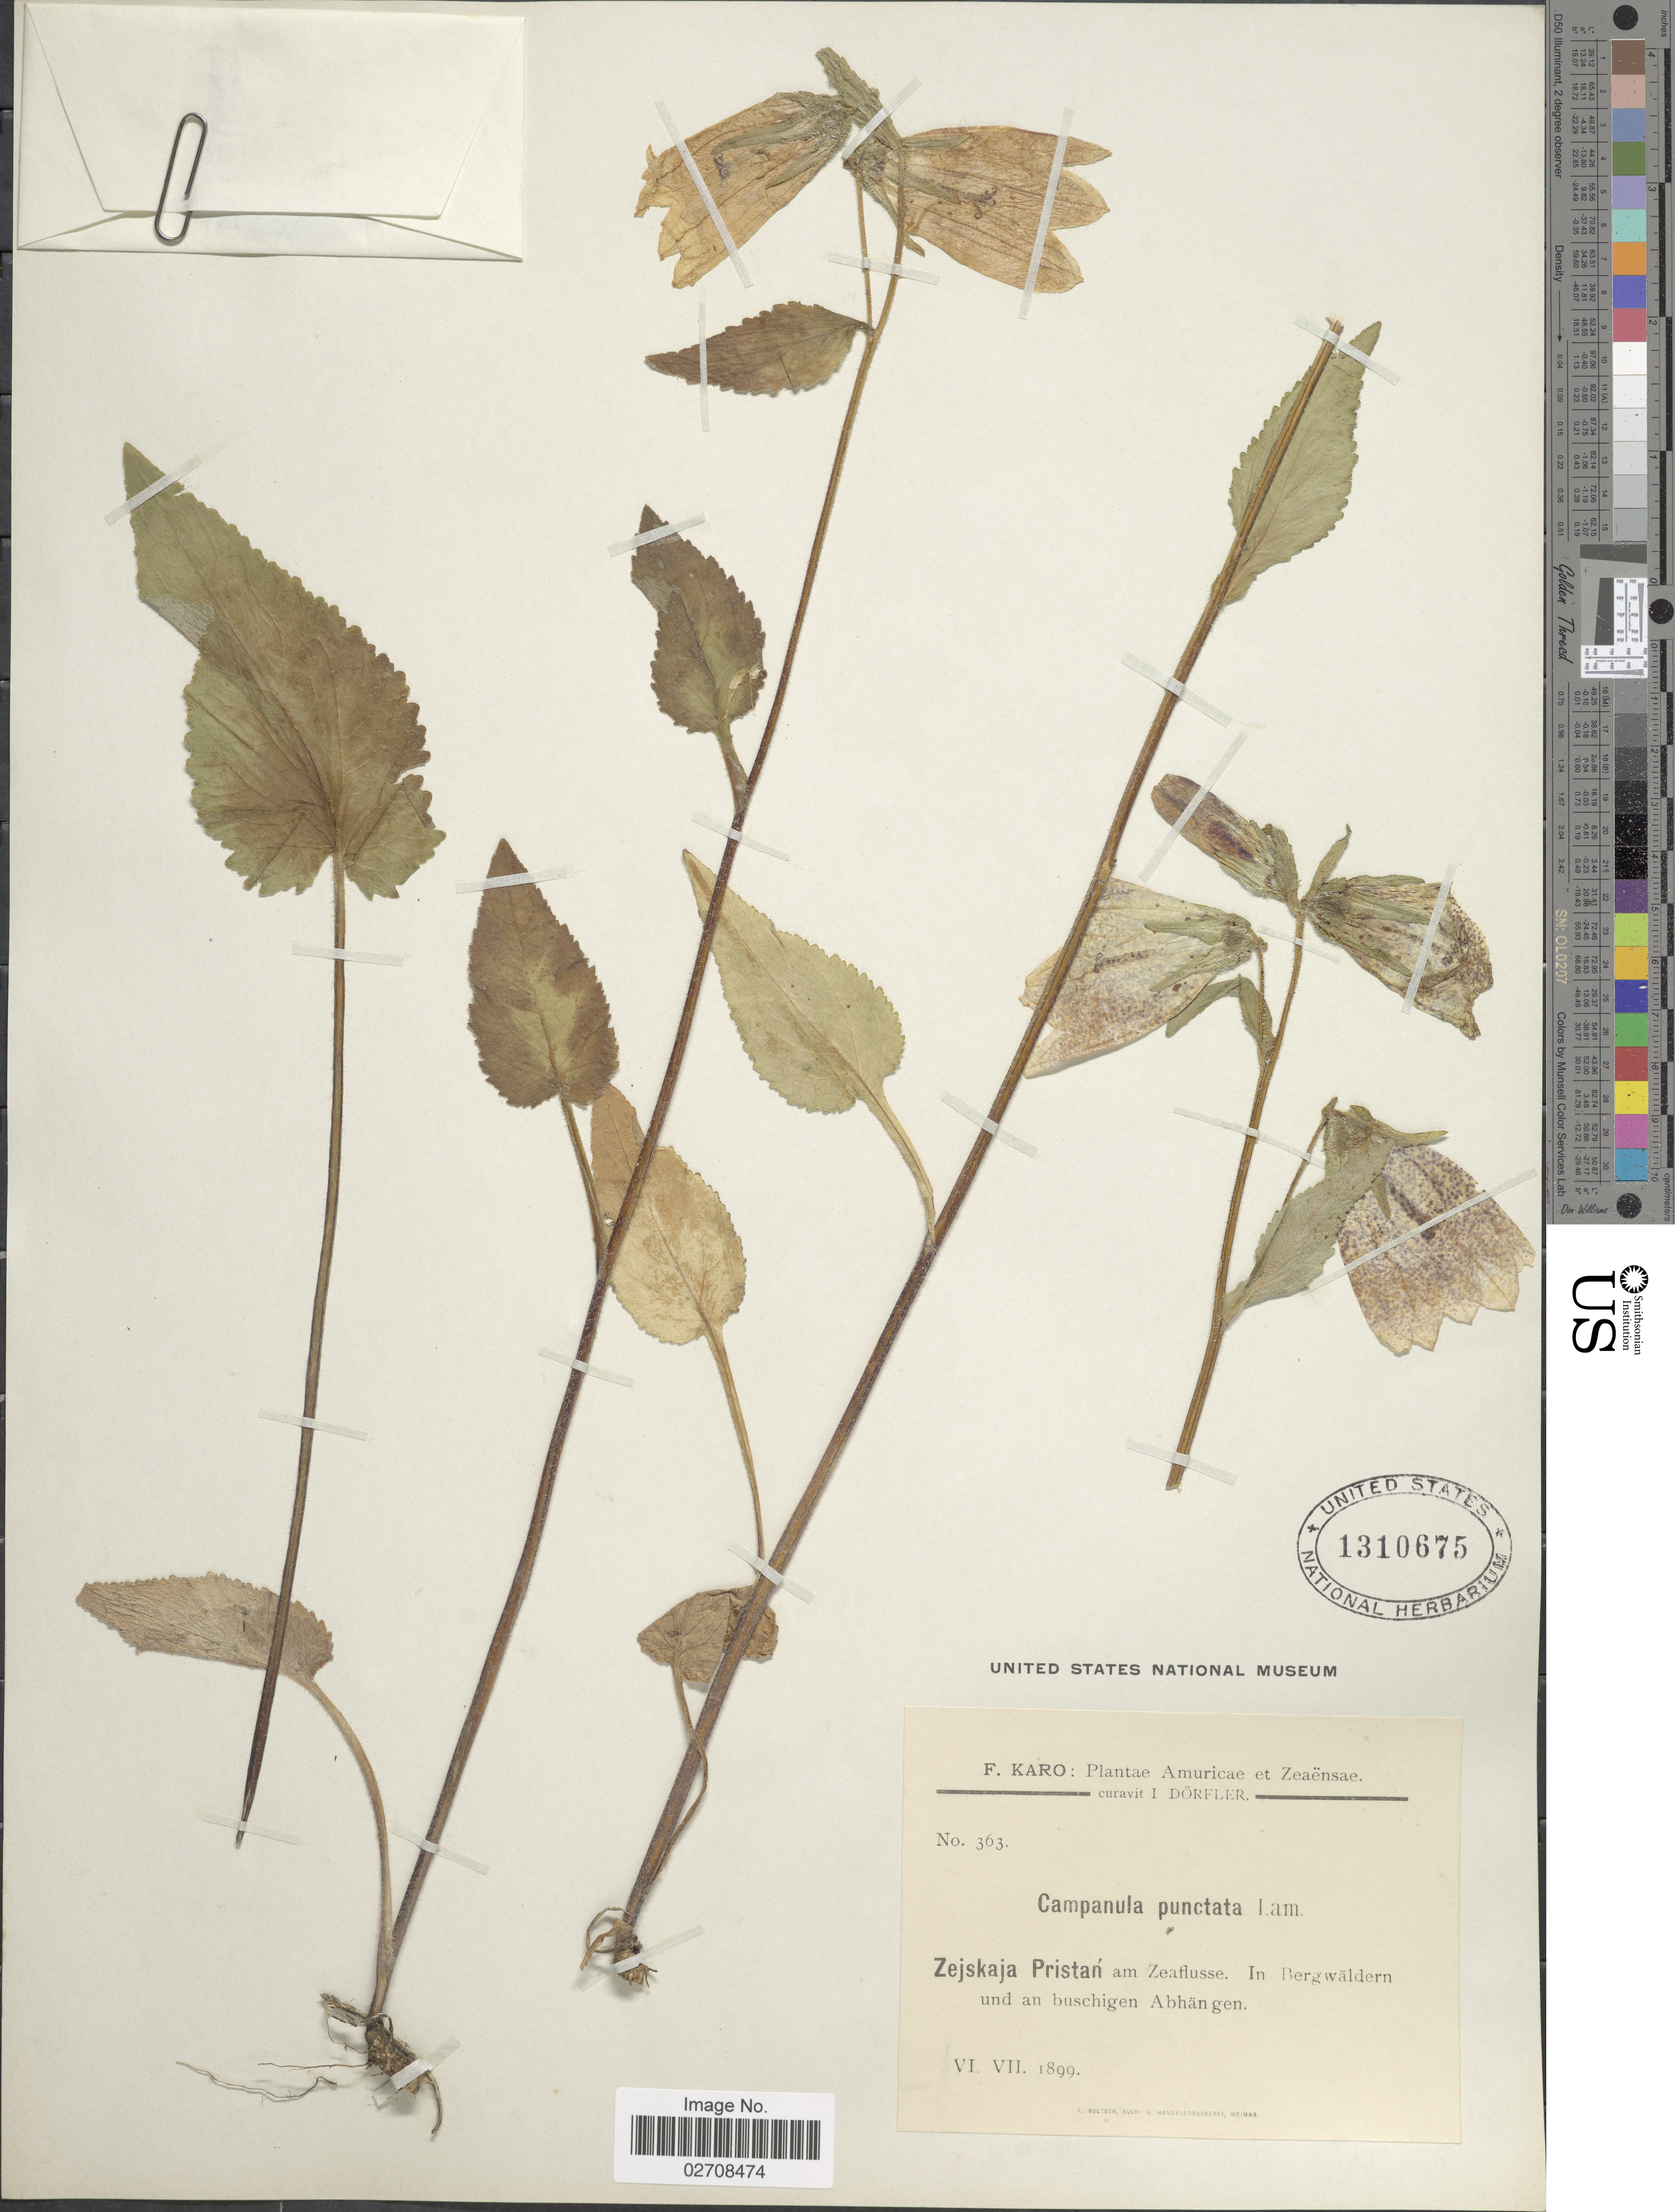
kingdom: Plantae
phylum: Tracheophyta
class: Magnoliopsida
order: Asterales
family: Campanulaceae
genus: Campanula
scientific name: Campanula punctata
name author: Lam.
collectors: F. Karo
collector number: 363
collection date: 1899-06/1899-07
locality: Amuricae et Zeaensae. Zejskaja Pristan am Zeaflusse. In Bergwaldren und an buschigen Abhangen.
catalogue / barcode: US 1310675